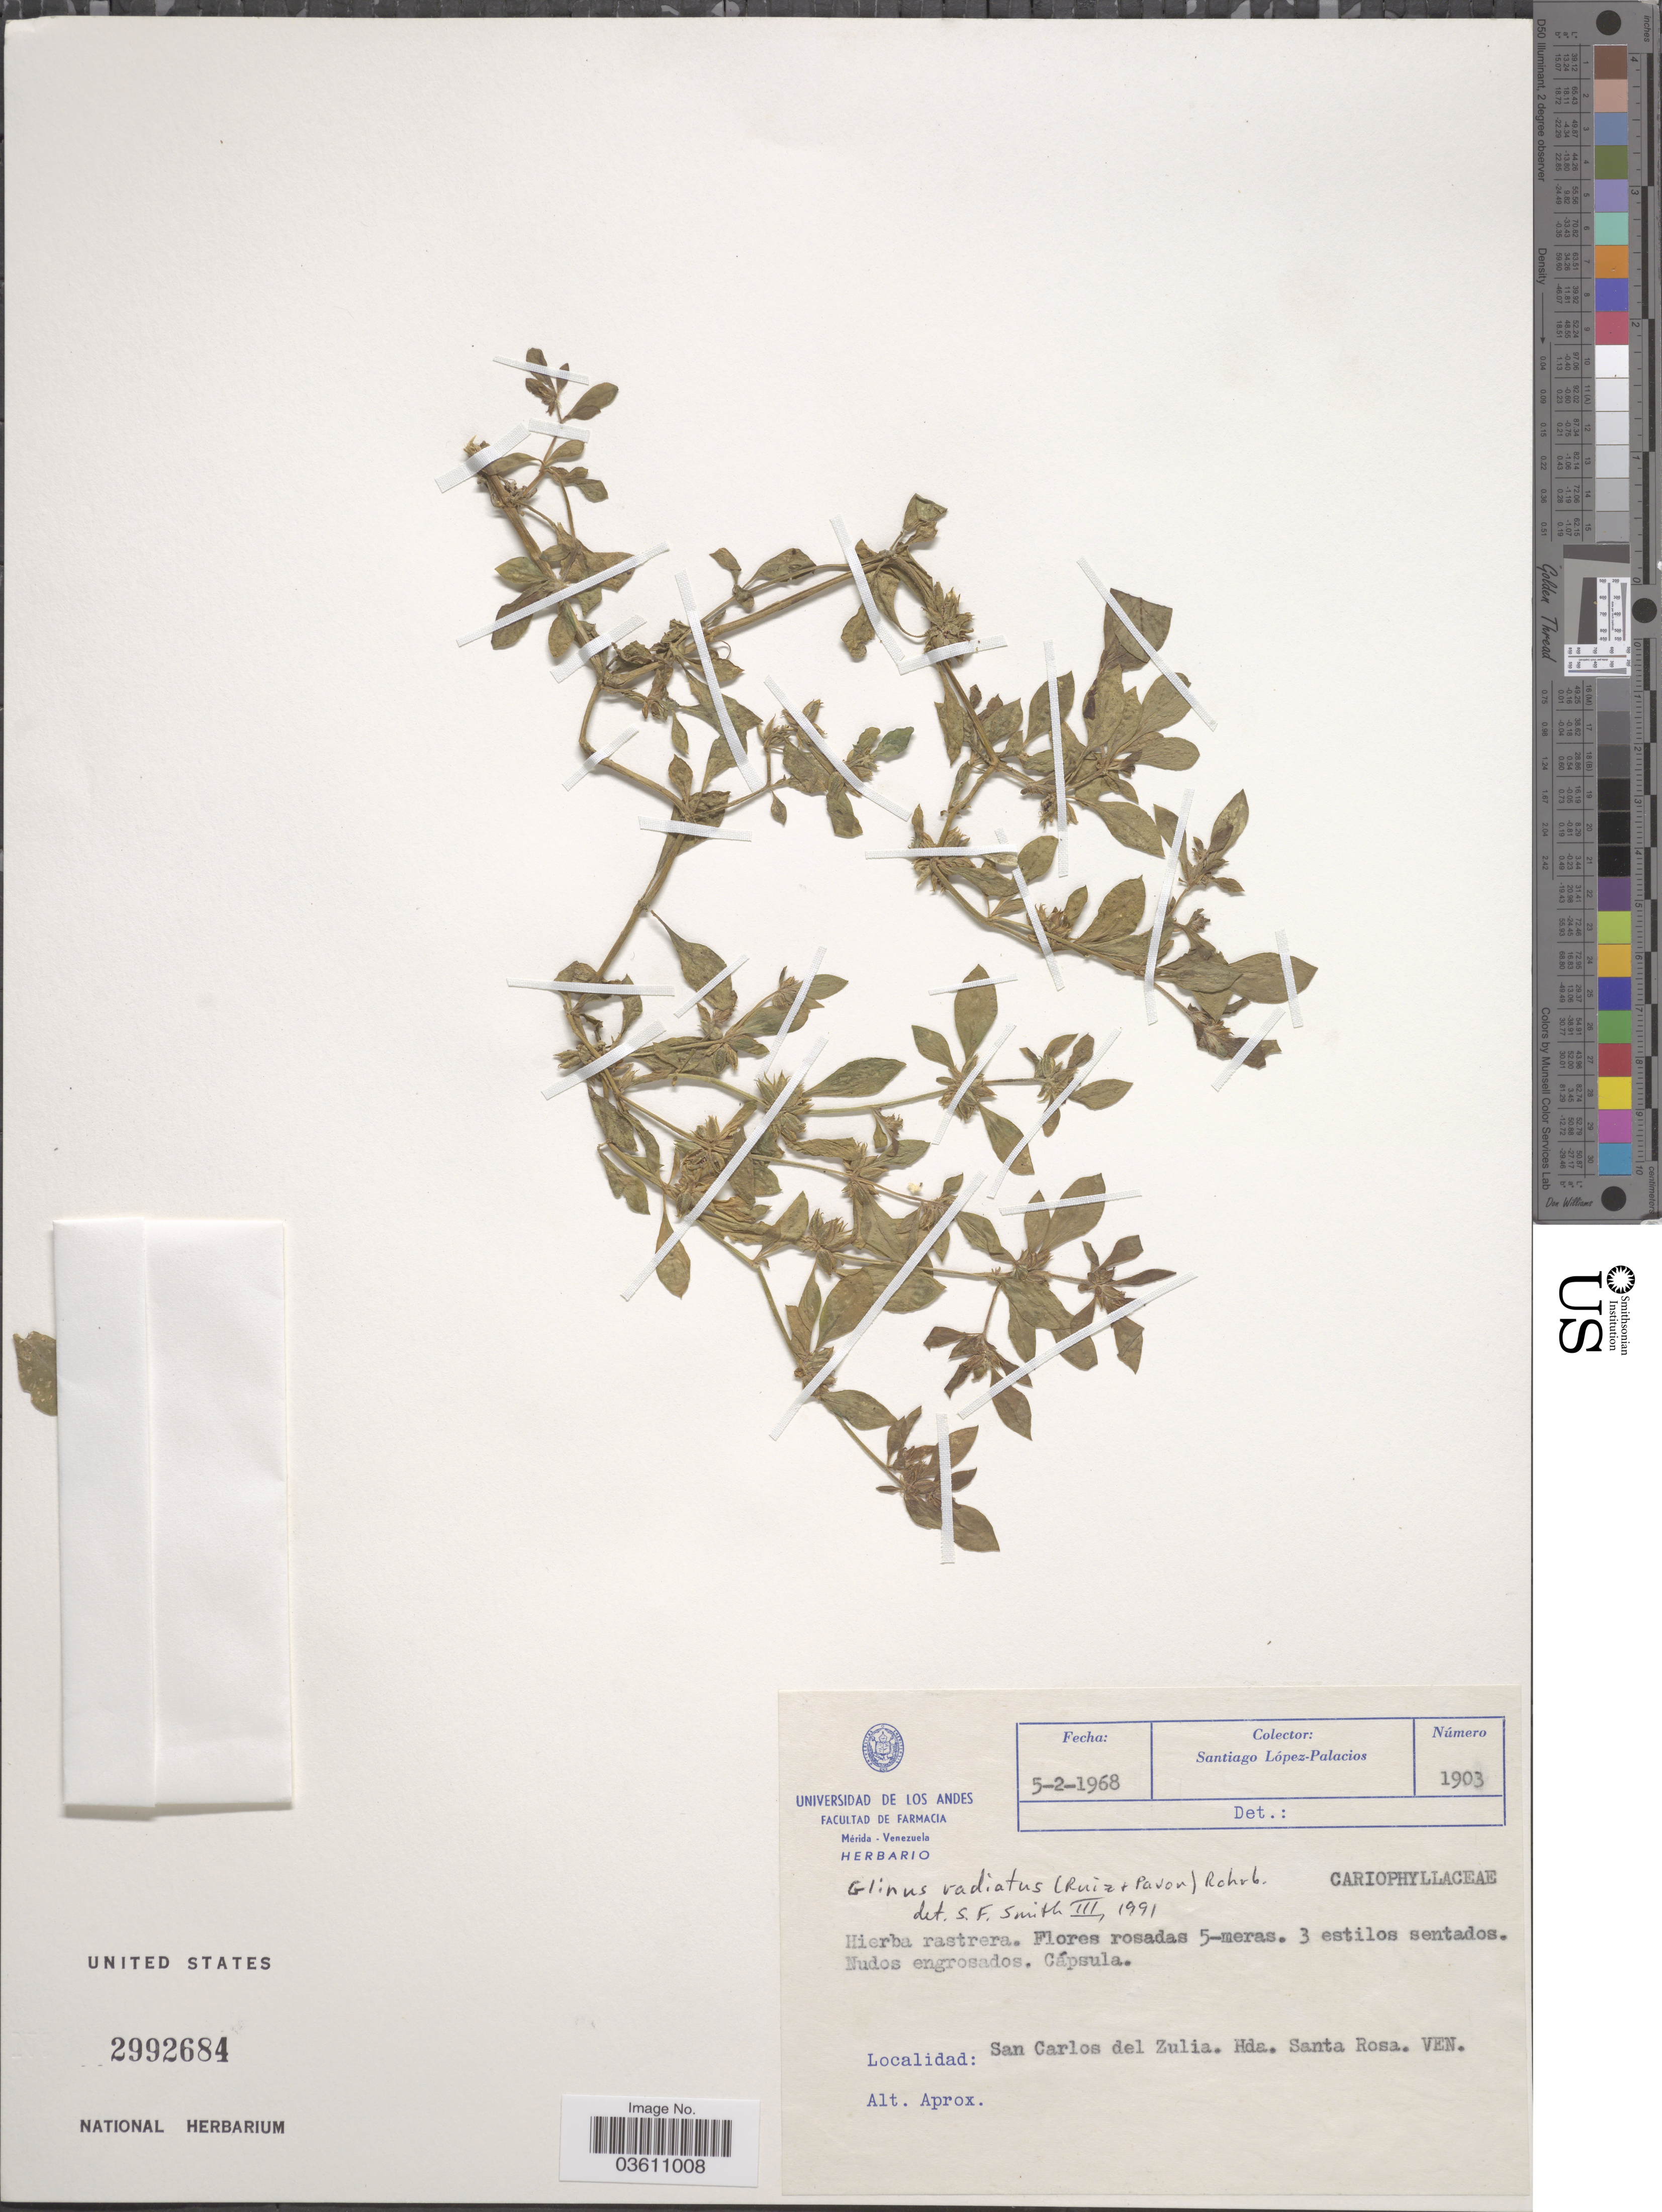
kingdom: Plantae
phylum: Tracheophyta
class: Magnoliopsida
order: Caryophyllales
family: Molluginaceae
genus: Glinus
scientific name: Glinus radiatus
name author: (Ruiz & Pav.) Rohrb.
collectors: S. López-Palacios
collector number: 1903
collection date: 1968-02-05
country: Venezuela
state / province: Zulia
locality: San Carlos del Zulia. Hda. Santa Rosa.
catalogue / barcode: US 2992684